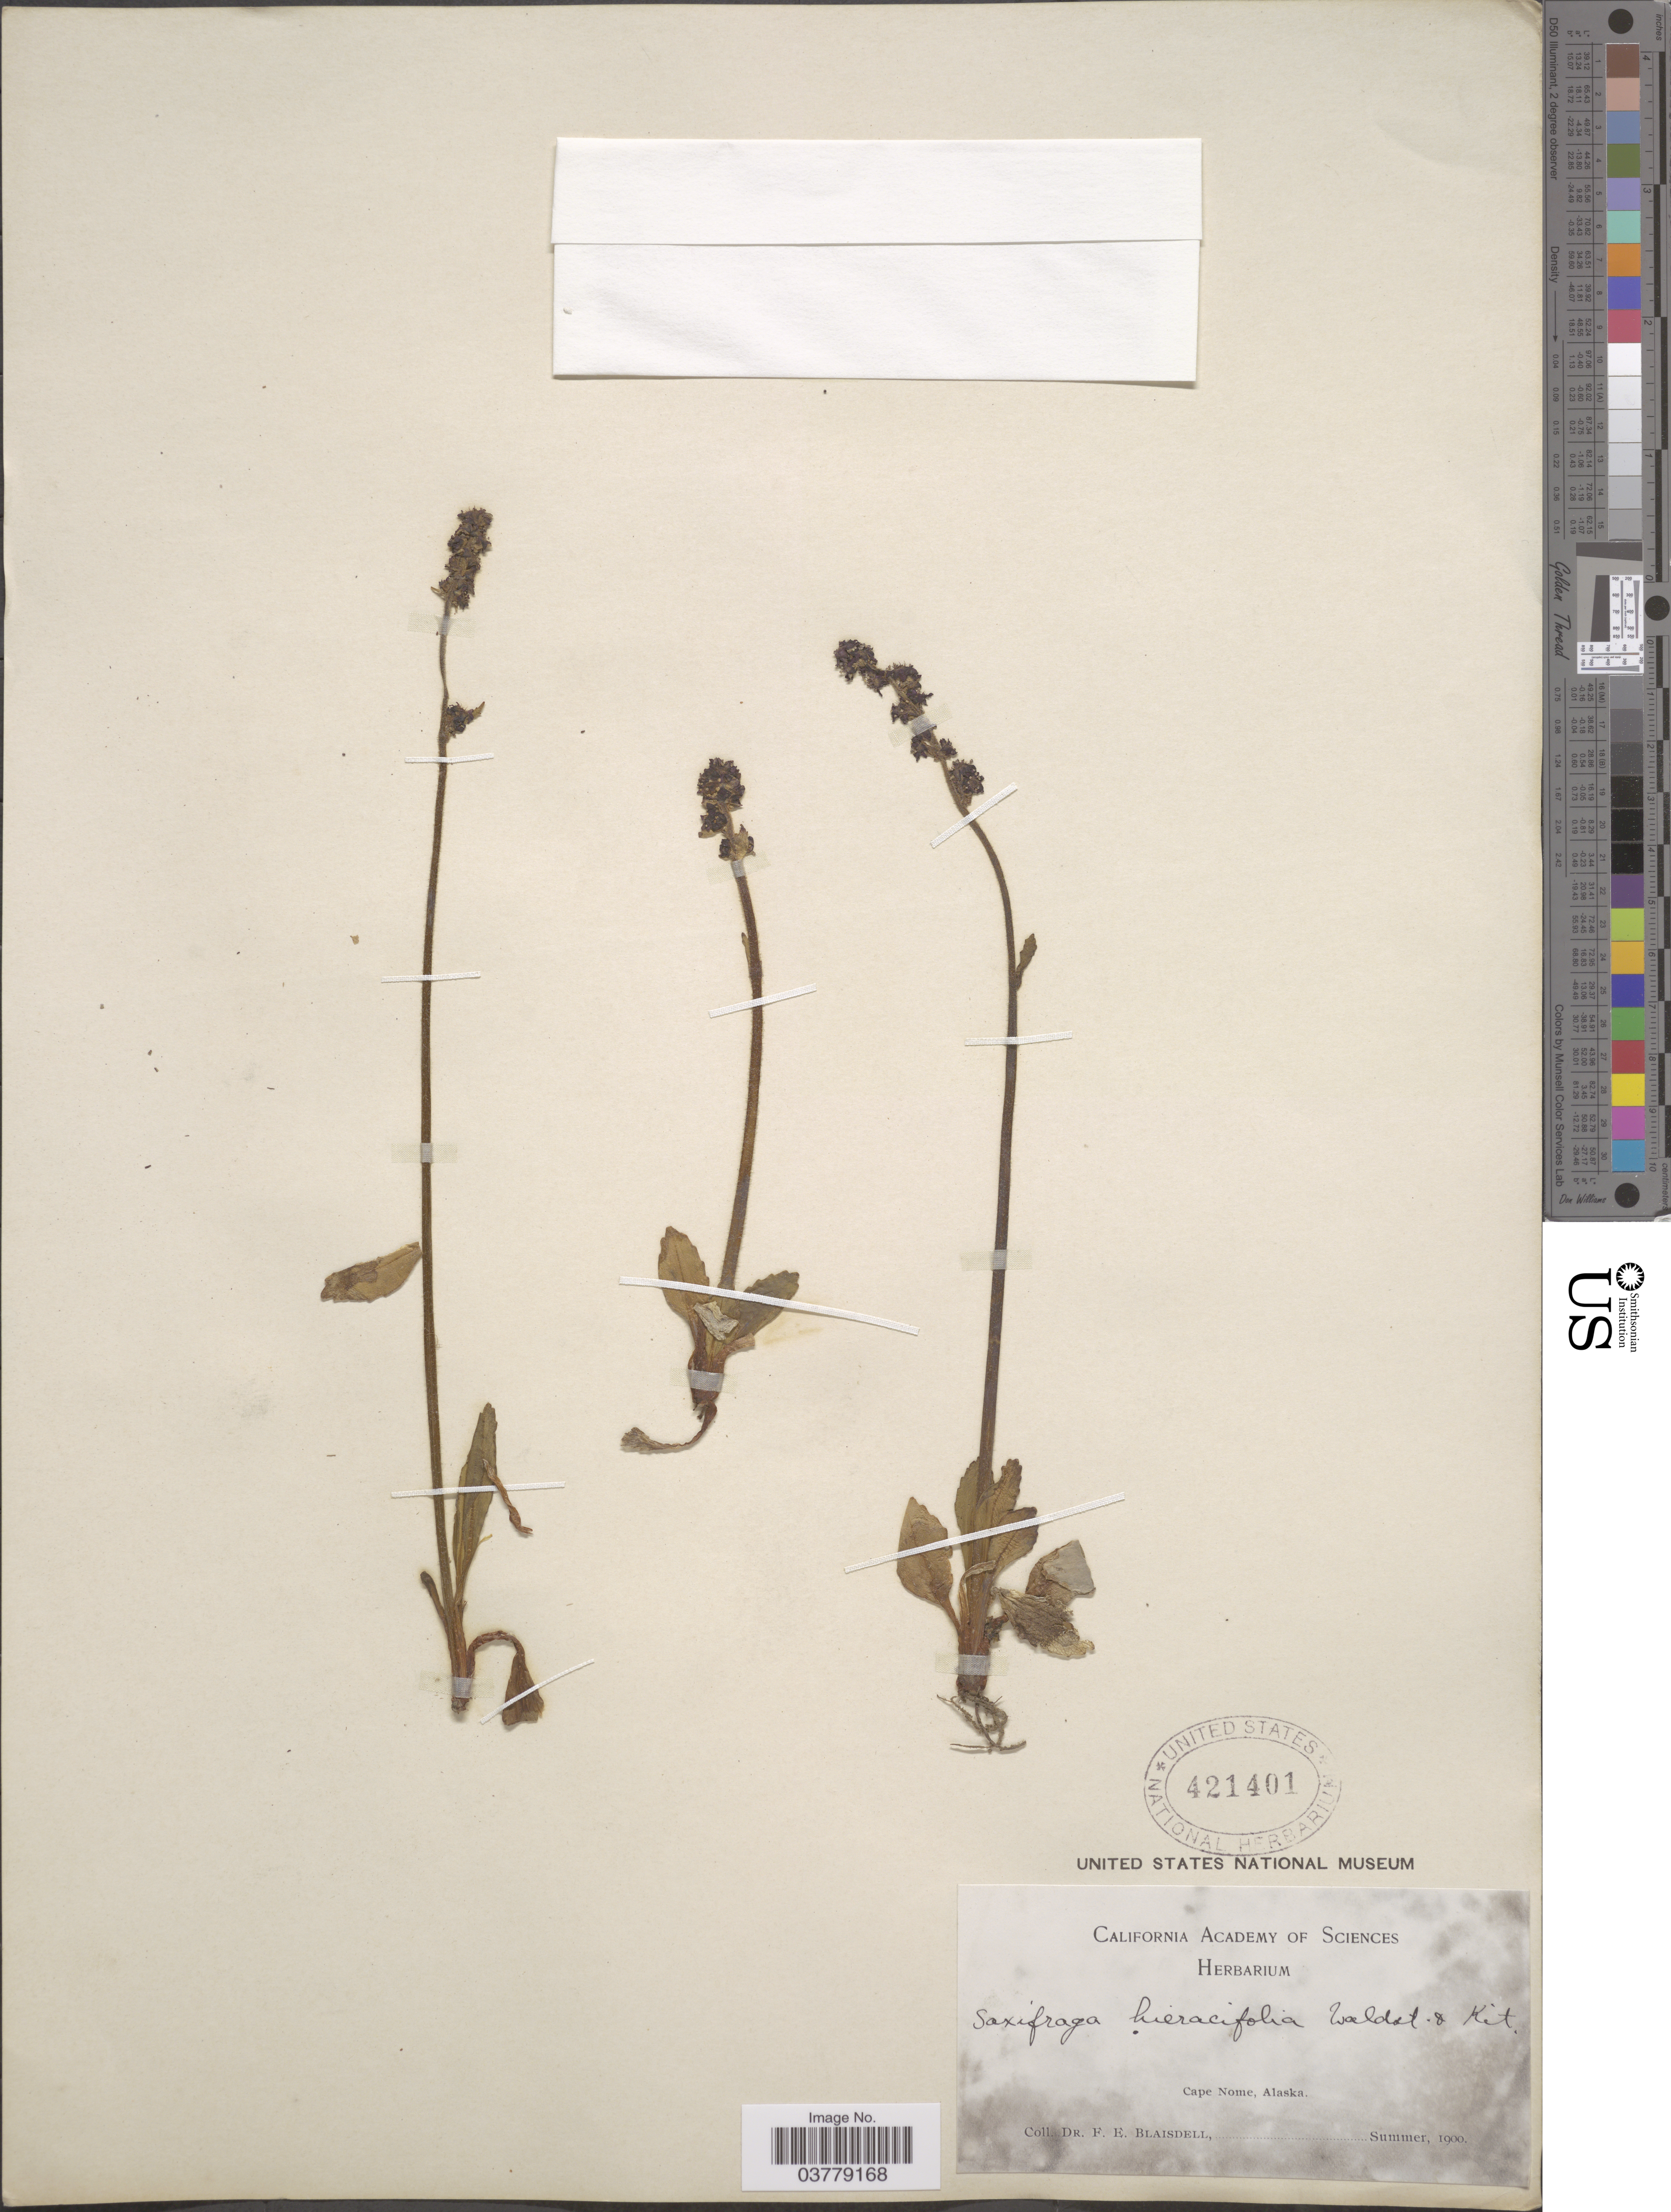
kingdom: Plantae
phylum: Tracheophyta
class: Magnoliopsida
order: Saxifragales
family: Saxifragaceae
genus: Micranthes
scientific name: Micranthes hieraciifolia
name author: (Waldst. & Kit. ex Willd.) Haw.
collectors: F. Blaisdell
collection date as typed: Summer, 1900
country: United States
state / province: Alaska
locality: Cape Nome.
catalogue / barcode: US 421401